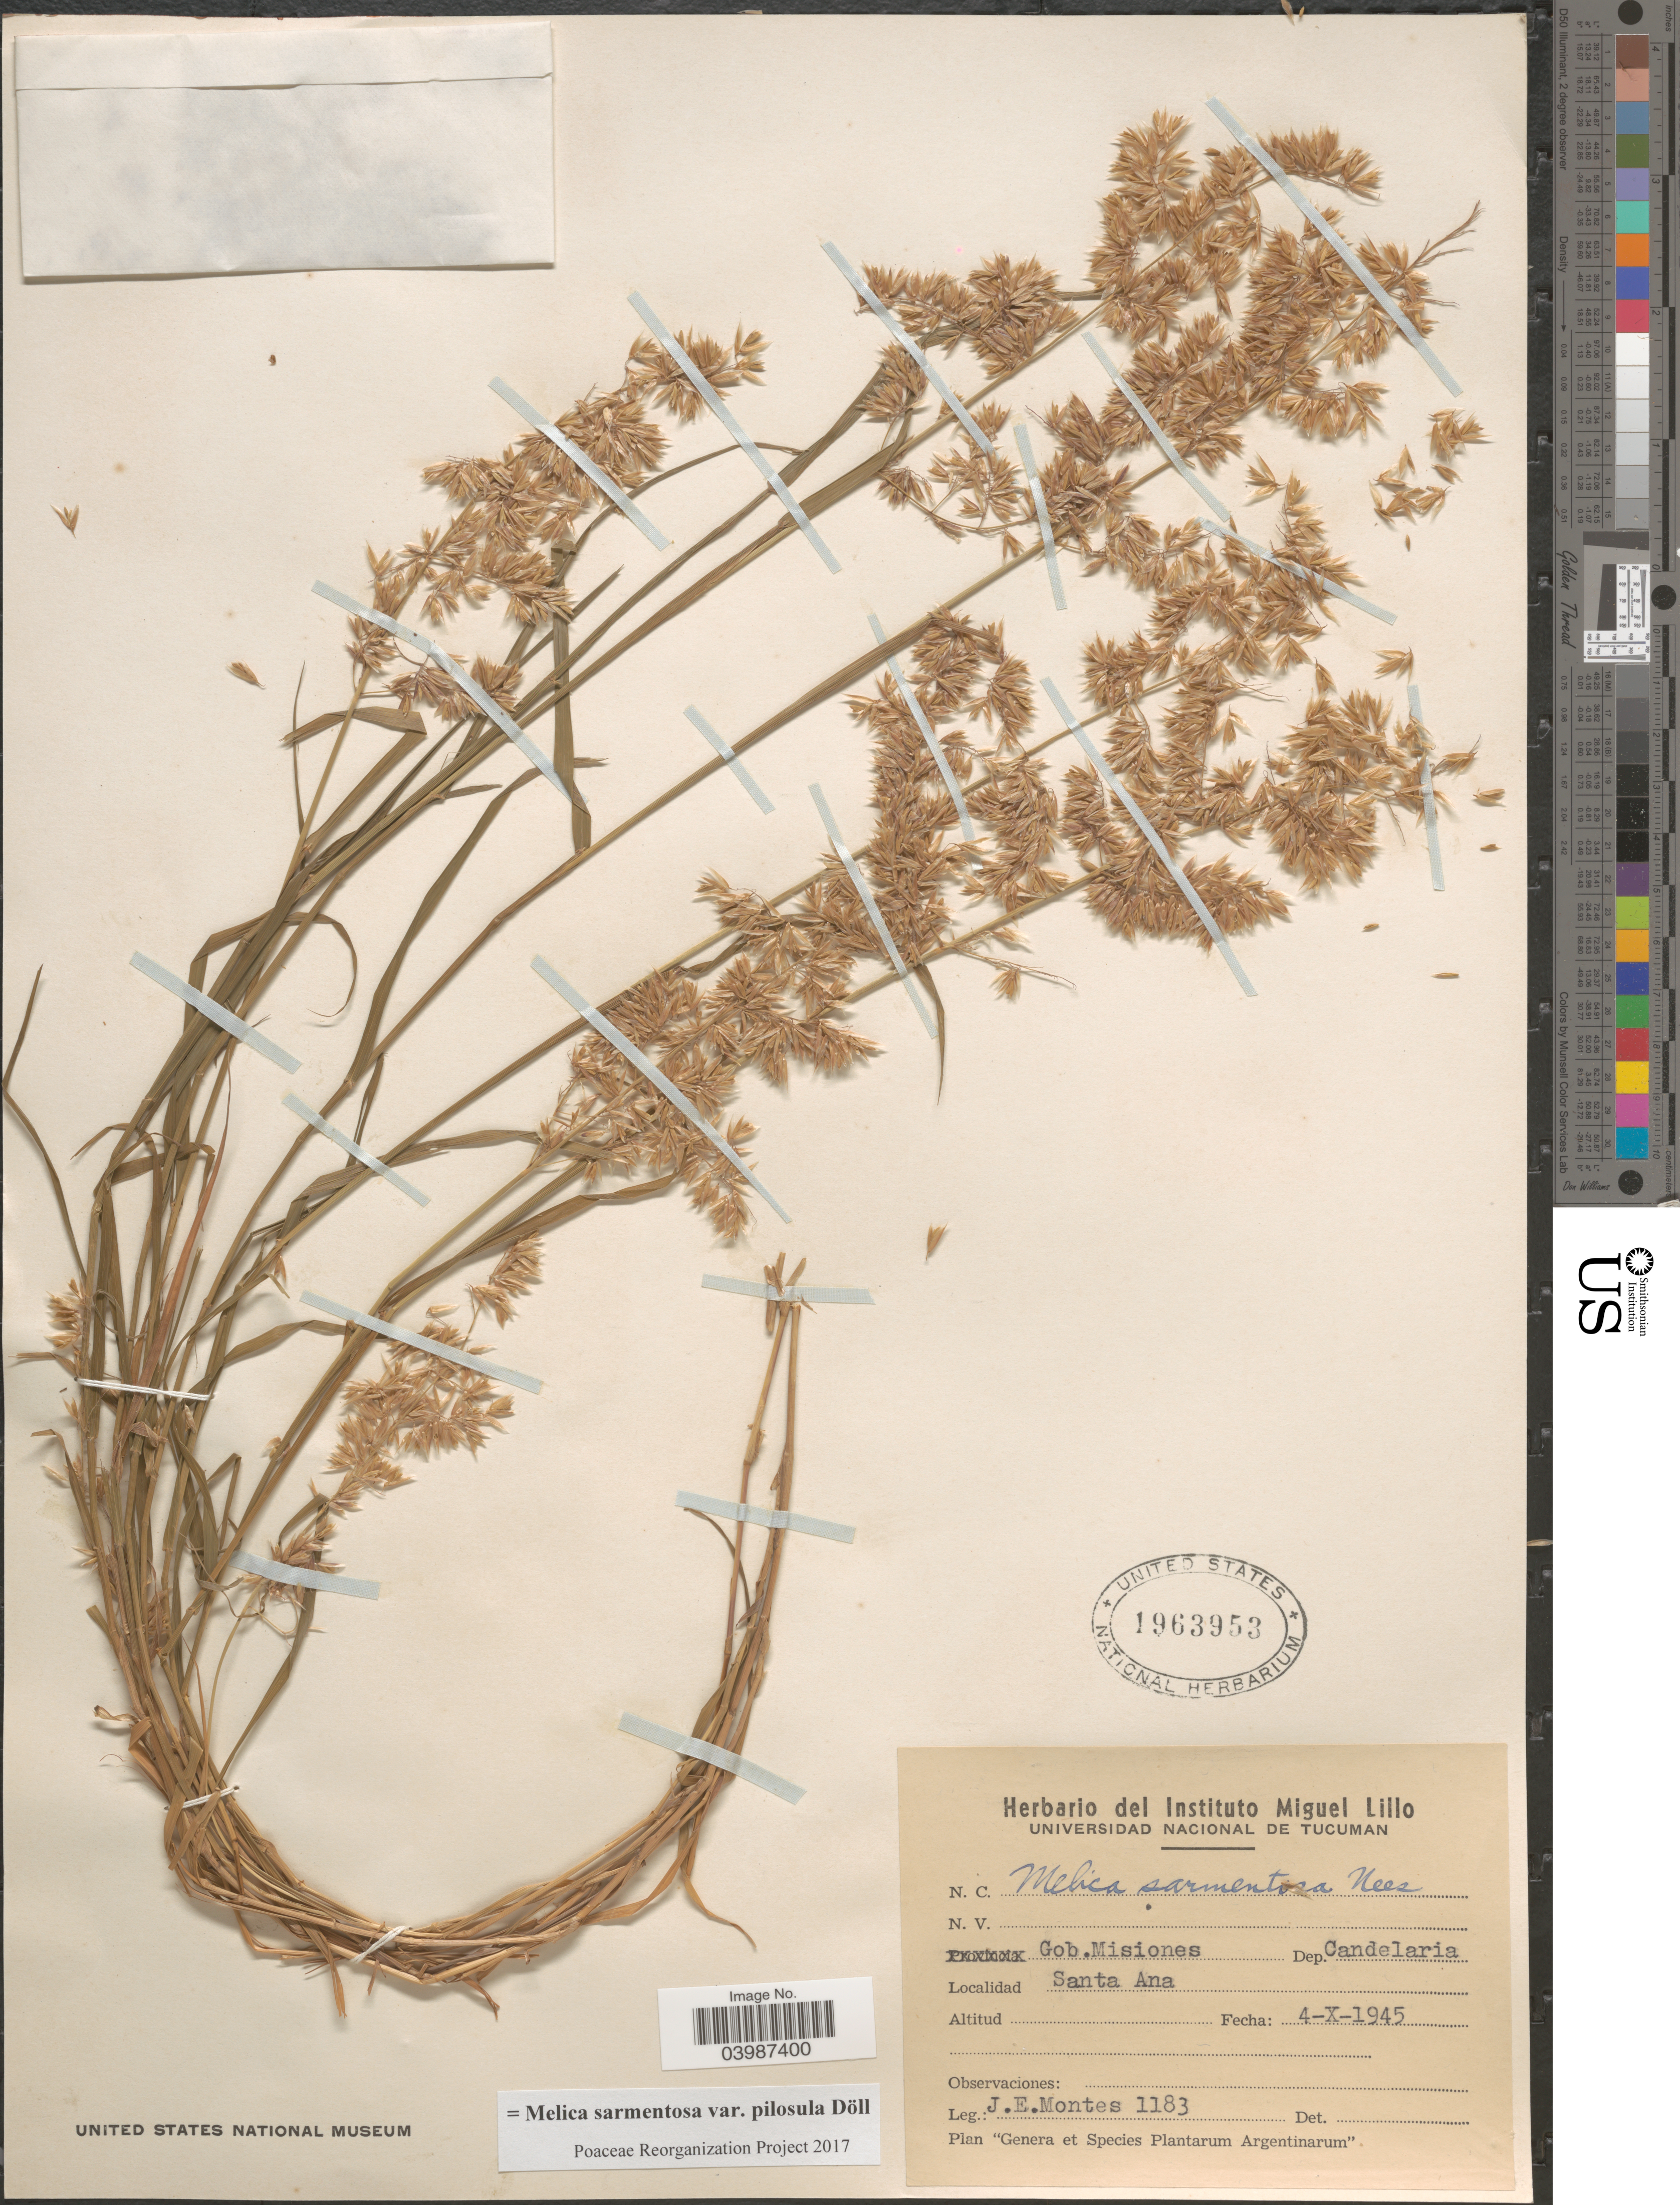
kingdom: Plantae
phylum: Tracheophyta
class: Liliopsida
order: Poales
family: Poaceae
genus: Melica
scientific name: Melica sarmentosa var. pilosula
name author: Döll in Mart.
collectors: J. E. Montes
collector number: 1183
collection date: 1945-10-04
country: Argentina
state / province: Misiones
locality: Gob. Misiones. Dep. Candelaria. Santa Ana.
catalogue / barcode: US 1963953